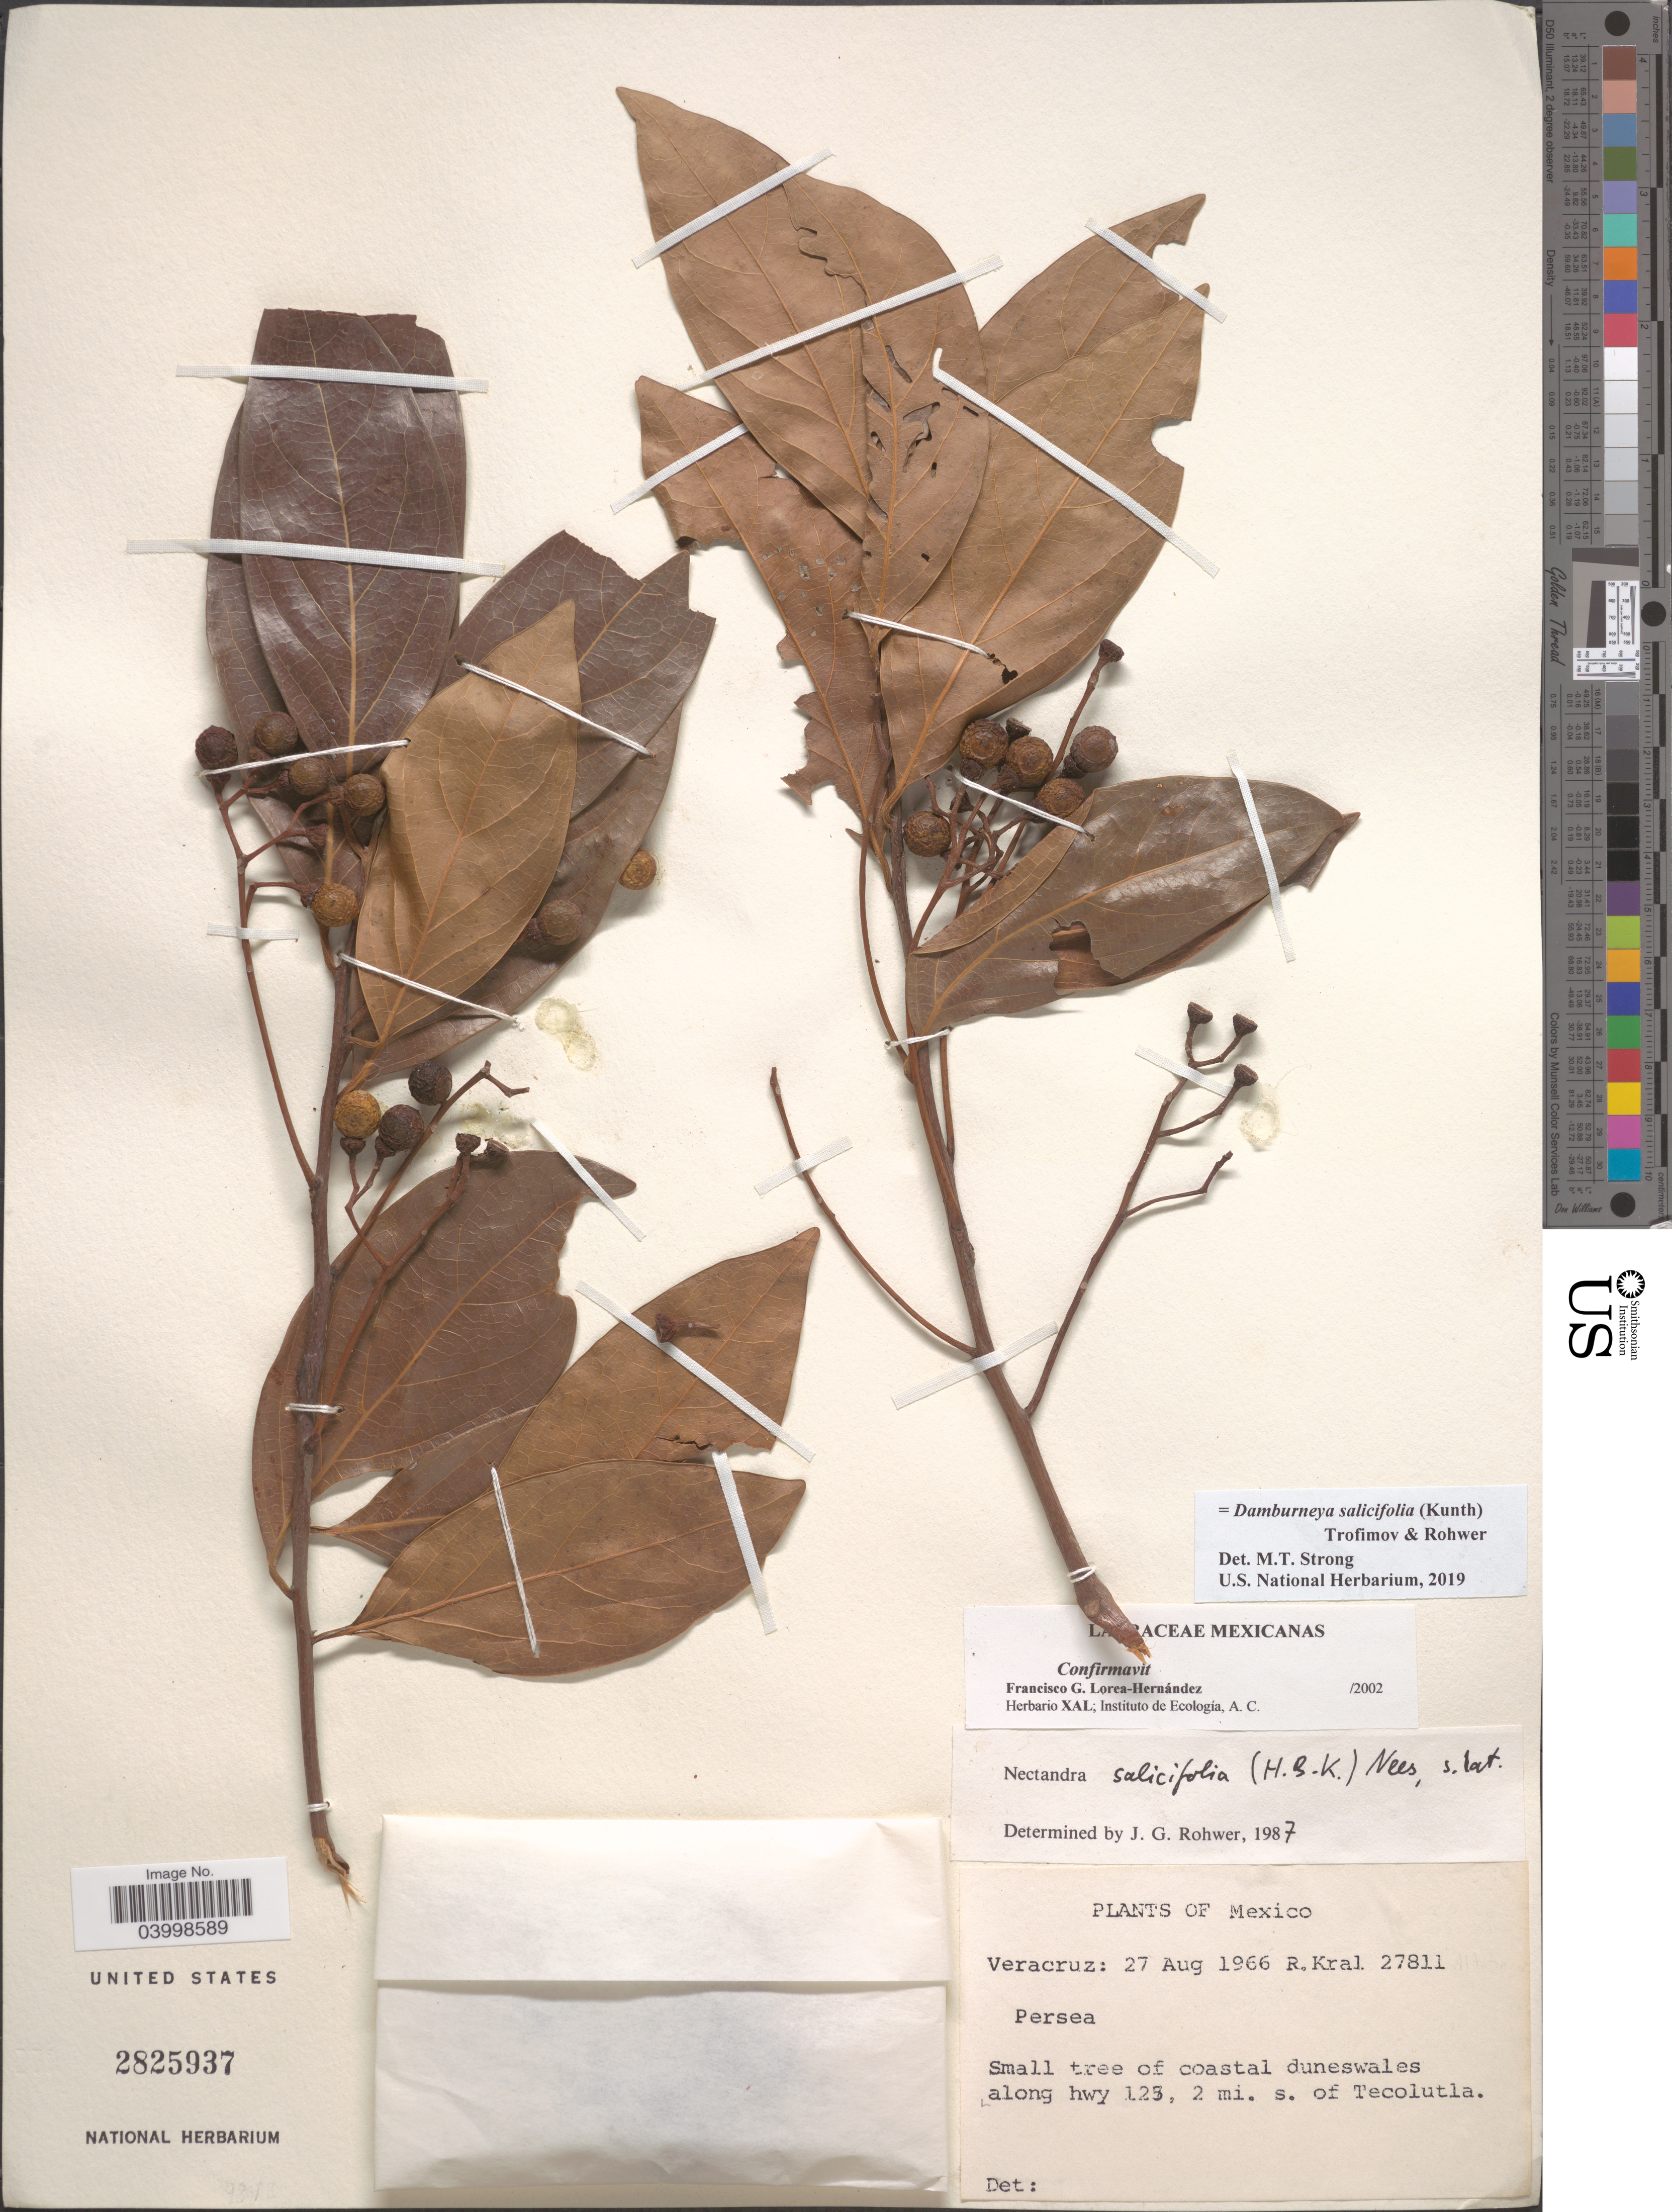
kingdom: Plantae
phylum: Tracheophyta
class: Magnoliopsida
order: Laurales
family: Lauraceae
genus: Damburneya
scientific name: Damburneya salicifolia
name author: (Kunth) Trofimov & Rohwer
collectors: R. Kral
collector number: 27811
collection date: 1966-08-27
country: Mexico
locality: Along hwy 123, 2 mi. s. of Tecolutla.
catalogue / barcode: US 2825937